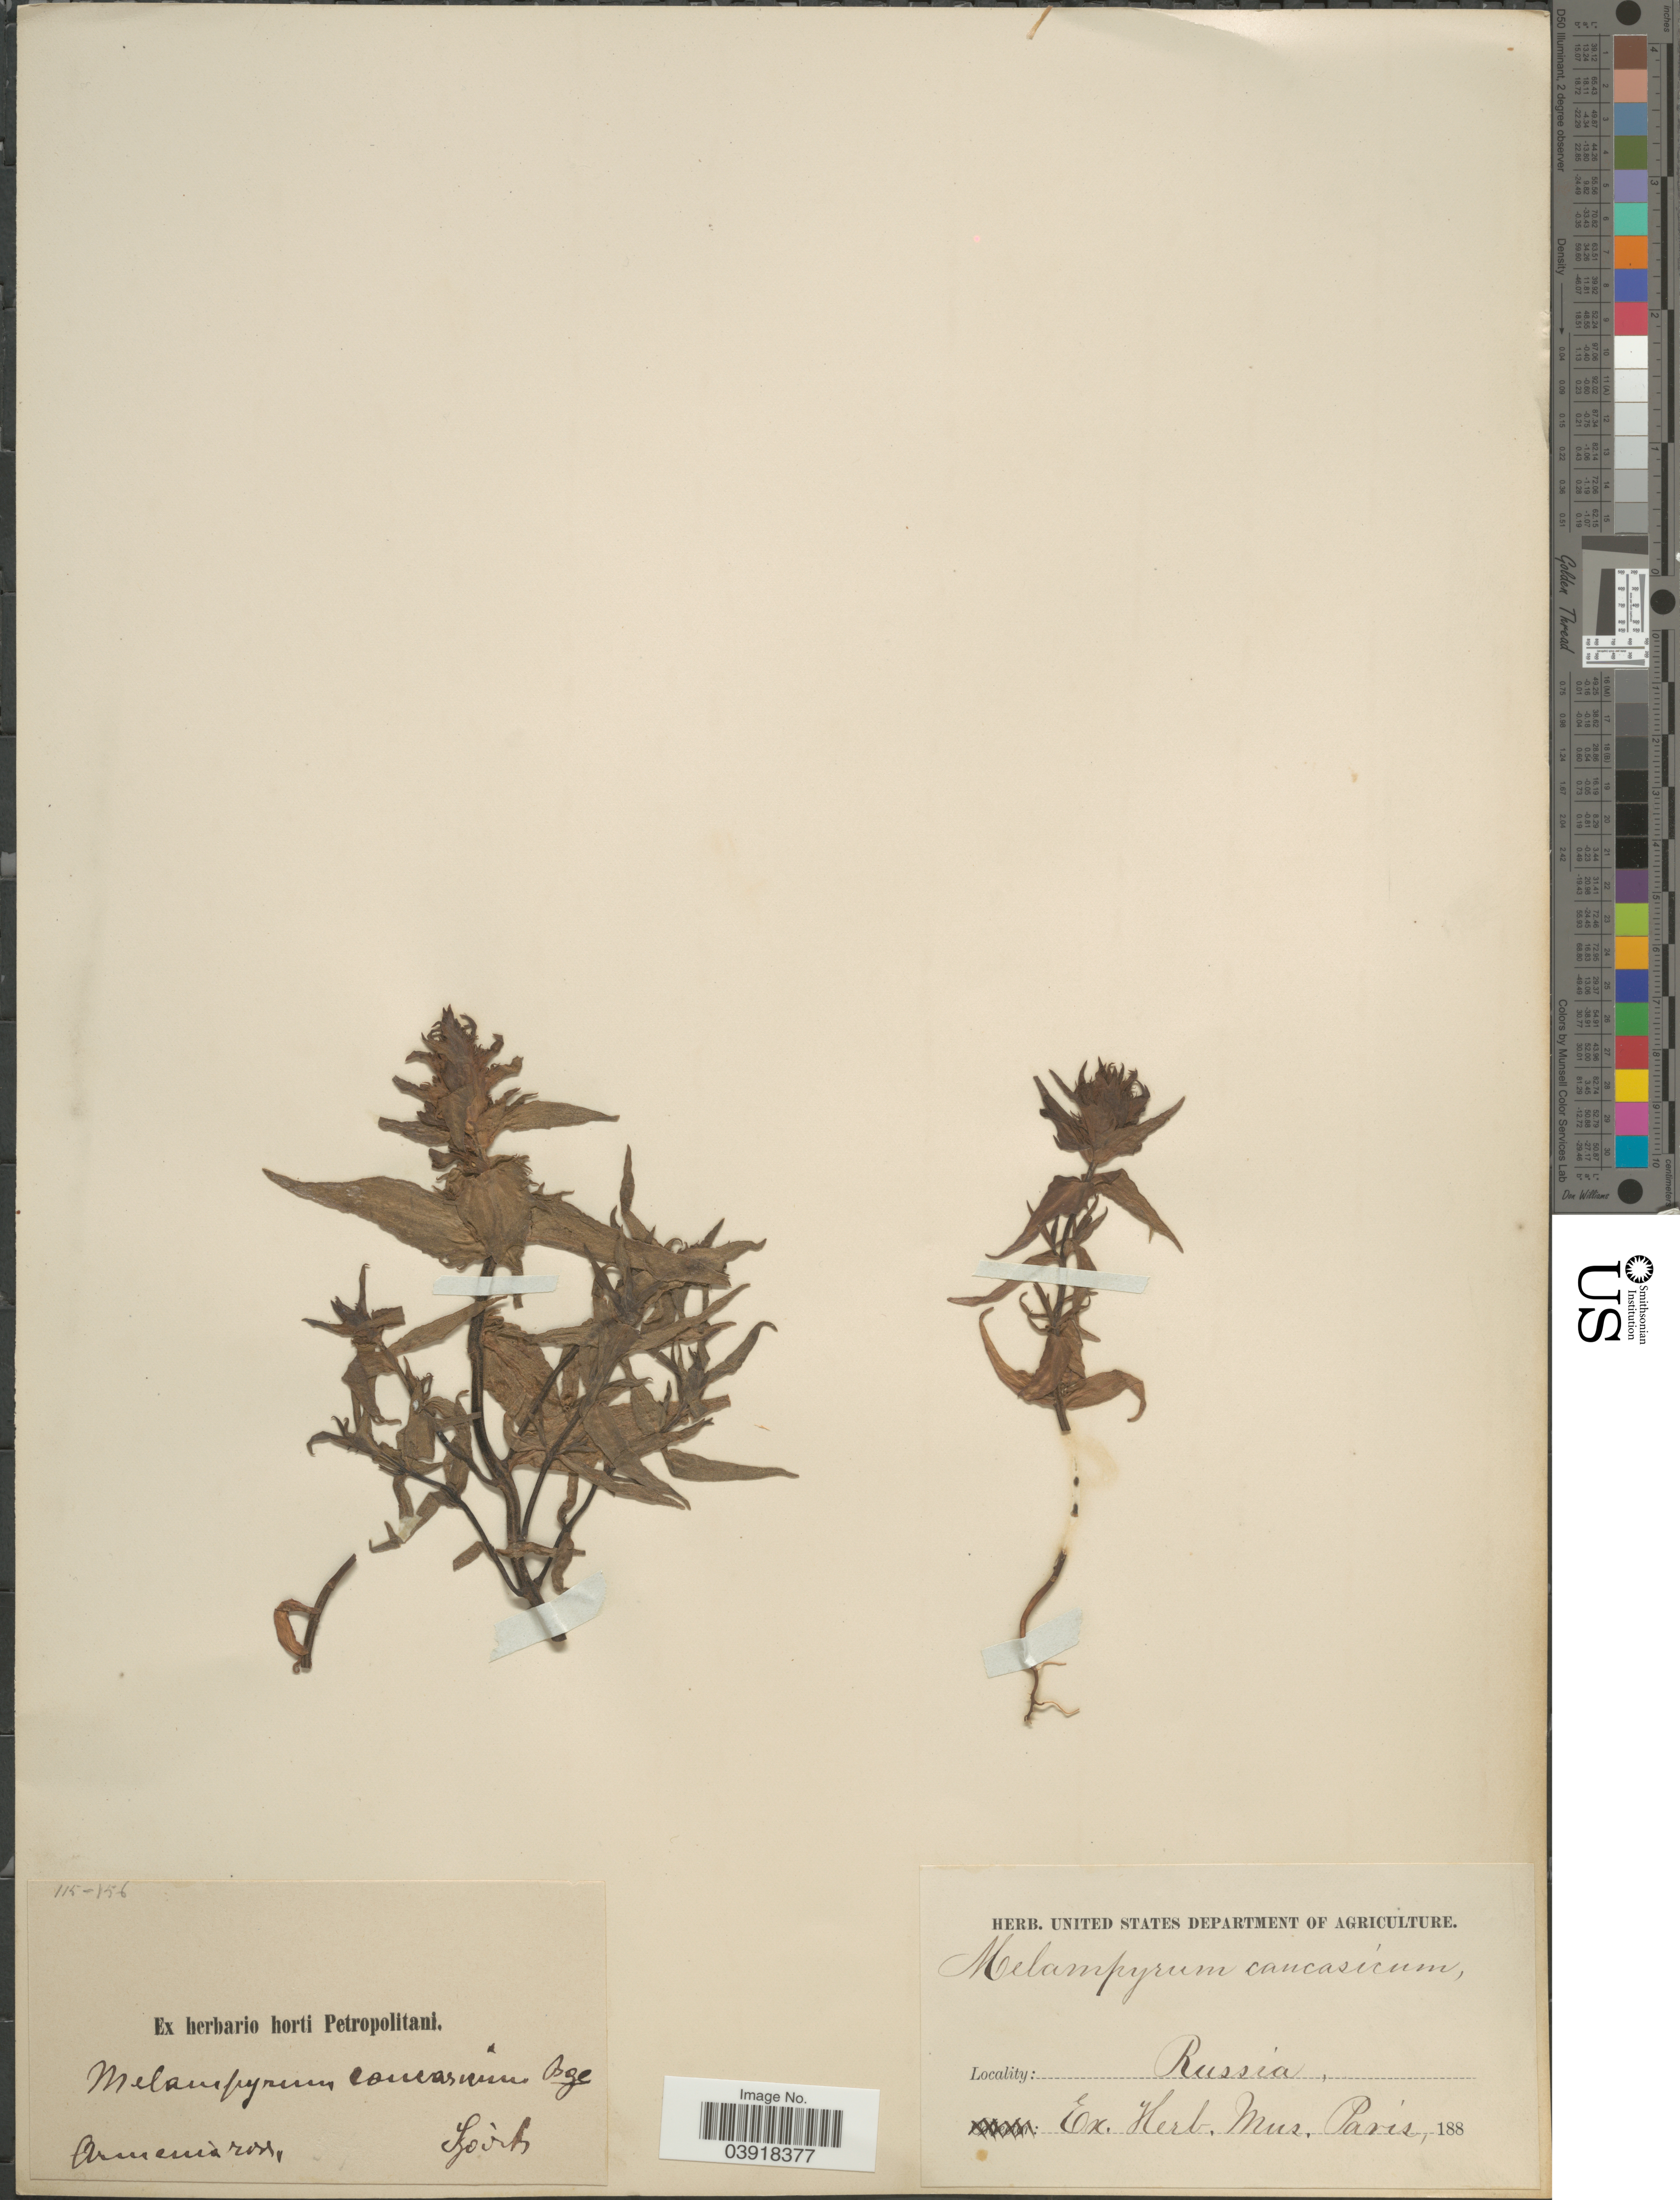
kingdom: Plantae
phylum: Tracheophyta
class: Magnoliopsida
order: Lamiales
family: Orobanchaceae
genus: Melampyrum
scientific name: Melampyrum caucasicum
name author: Bunge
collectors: Szovits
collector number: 115-156?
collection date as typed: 188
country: Armenia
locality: Armenia russ. Russia.